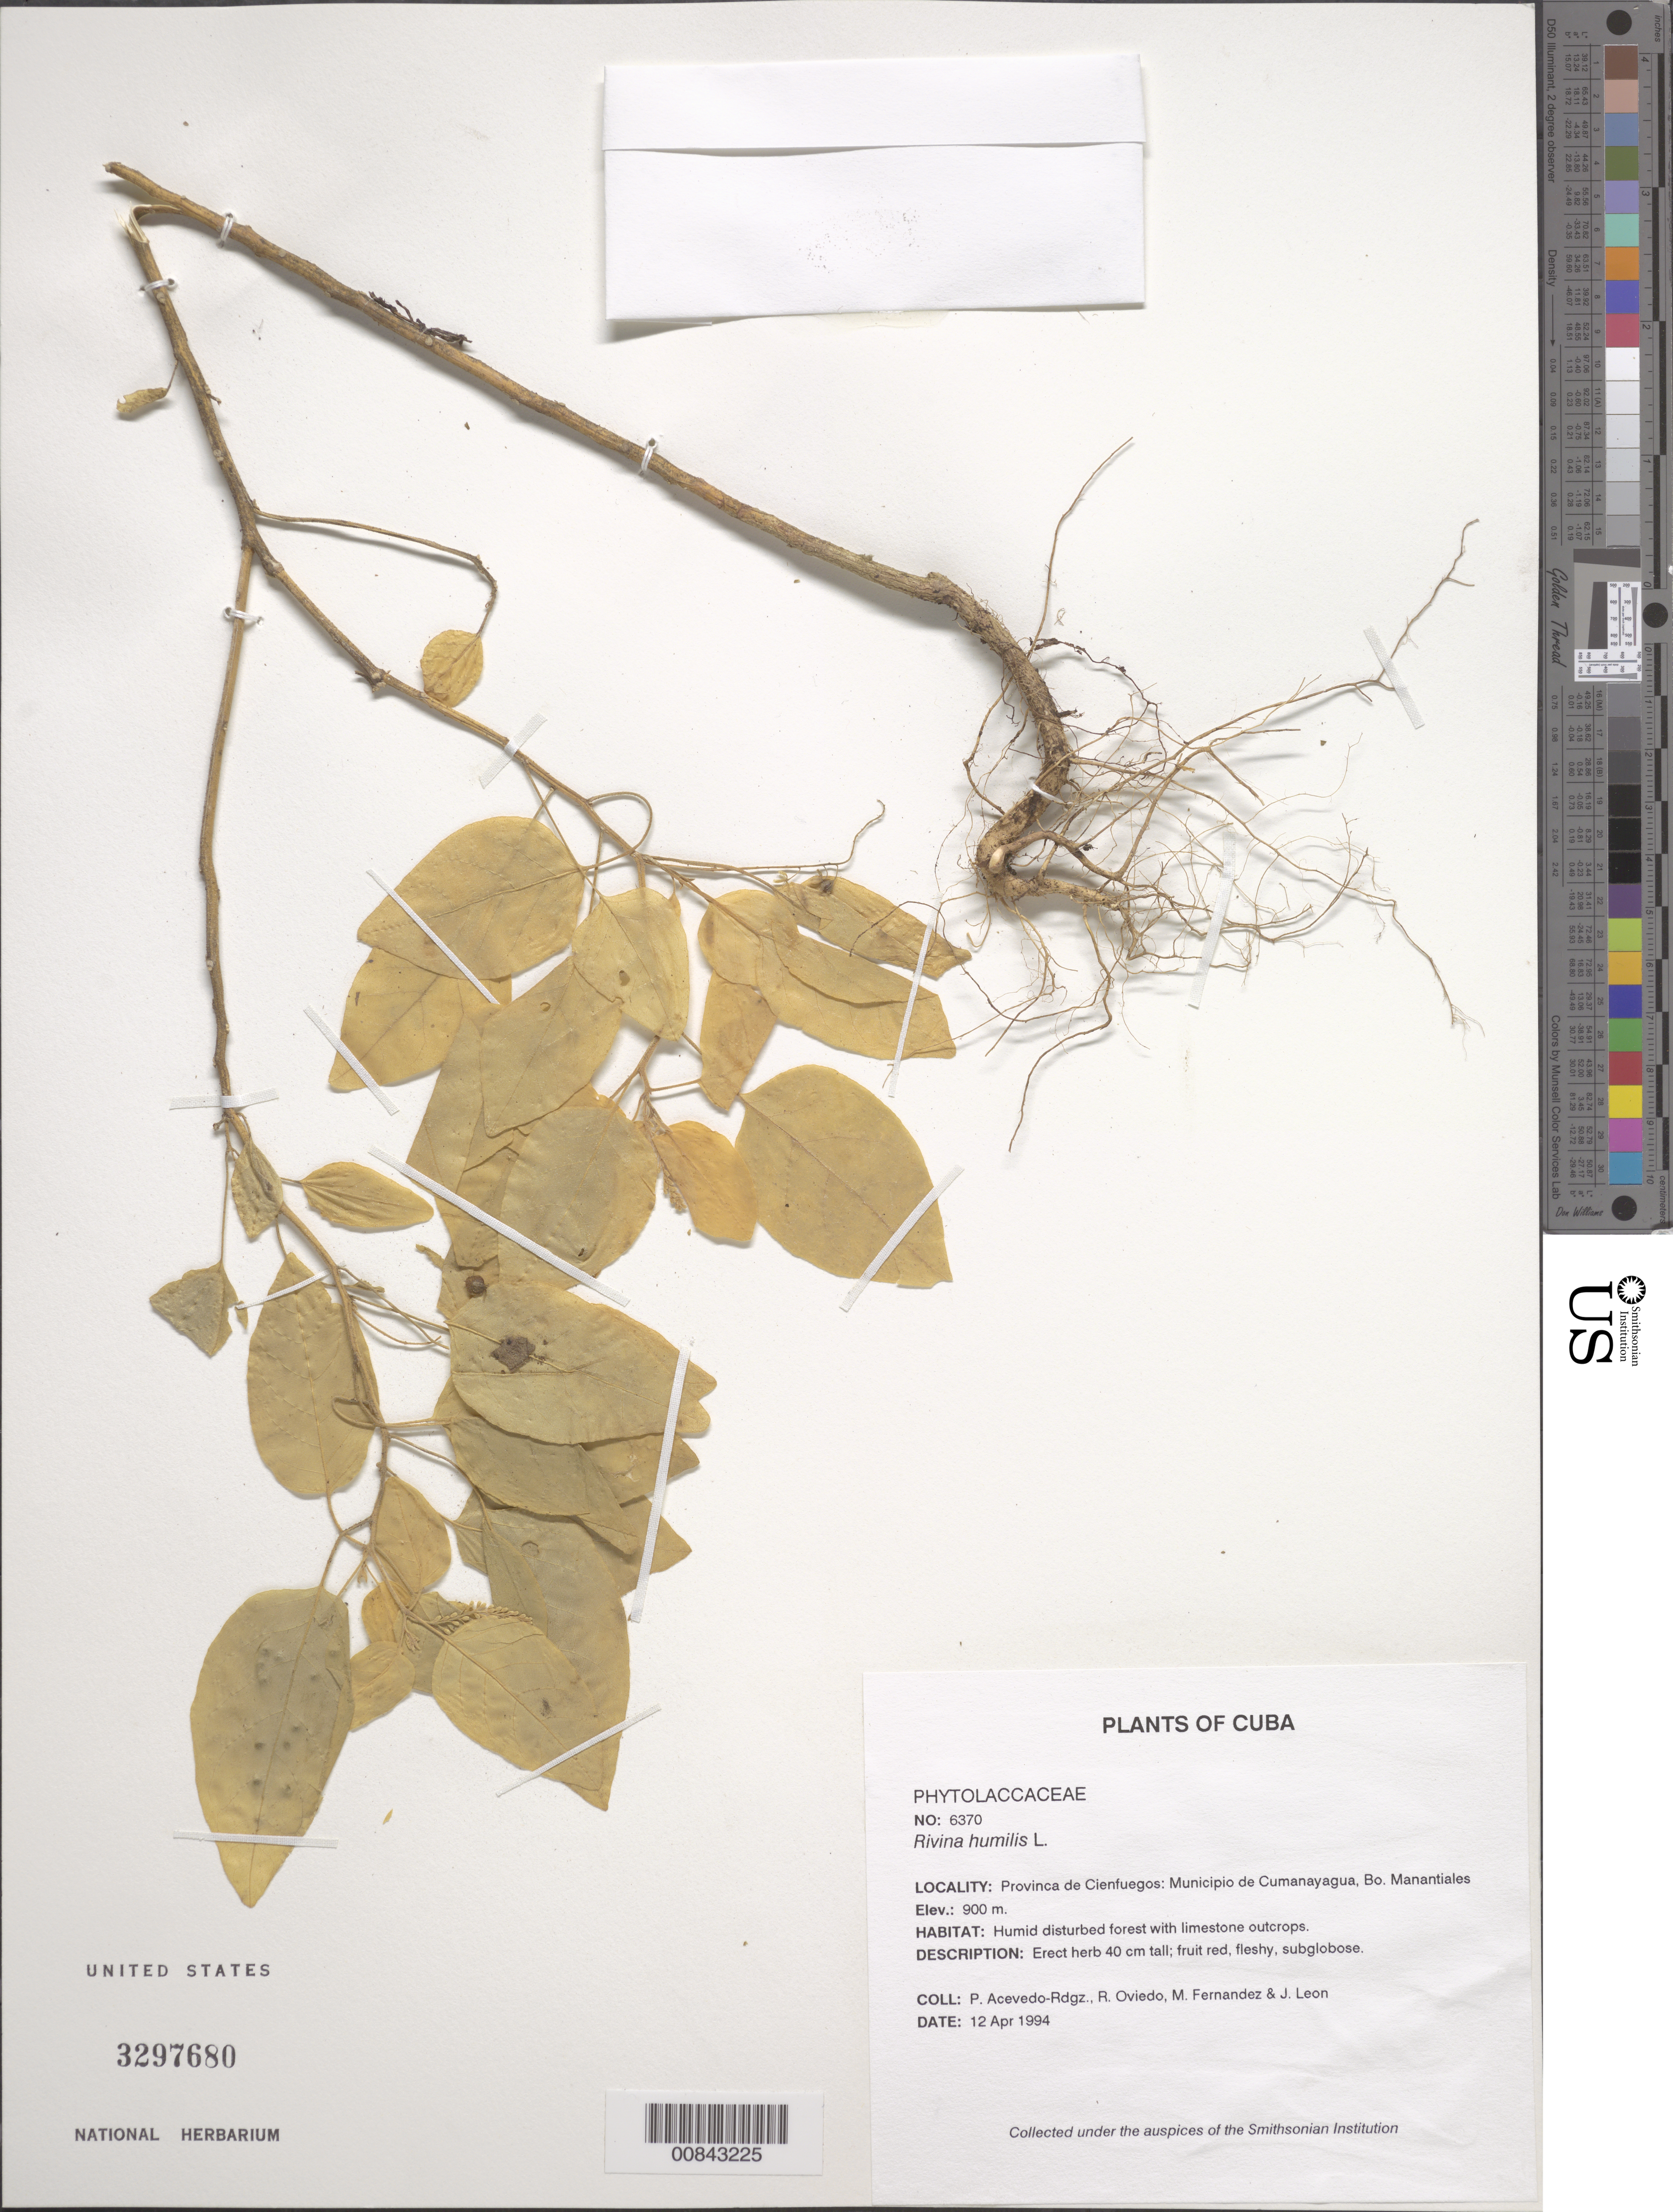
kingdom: Plantae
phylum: Tracheophyta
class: Magnoliopsida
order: Caryophyllales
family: Phytolaccaceae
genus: Rivina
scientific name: Rivina humilis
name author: L.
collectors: P. Acevedo-Rodr., R. Oviedo, M. Fernández & J. León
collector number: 6370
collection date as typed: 12 Apr 1994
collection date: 1994-04-12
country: Cuba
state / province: Cienfuegos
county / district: Municipio de Cumanayagua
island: Cuba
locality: Bo Manantiales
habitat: Humid disturbed forest with limestone outcrops.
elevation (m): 900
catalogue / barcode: US 3297680